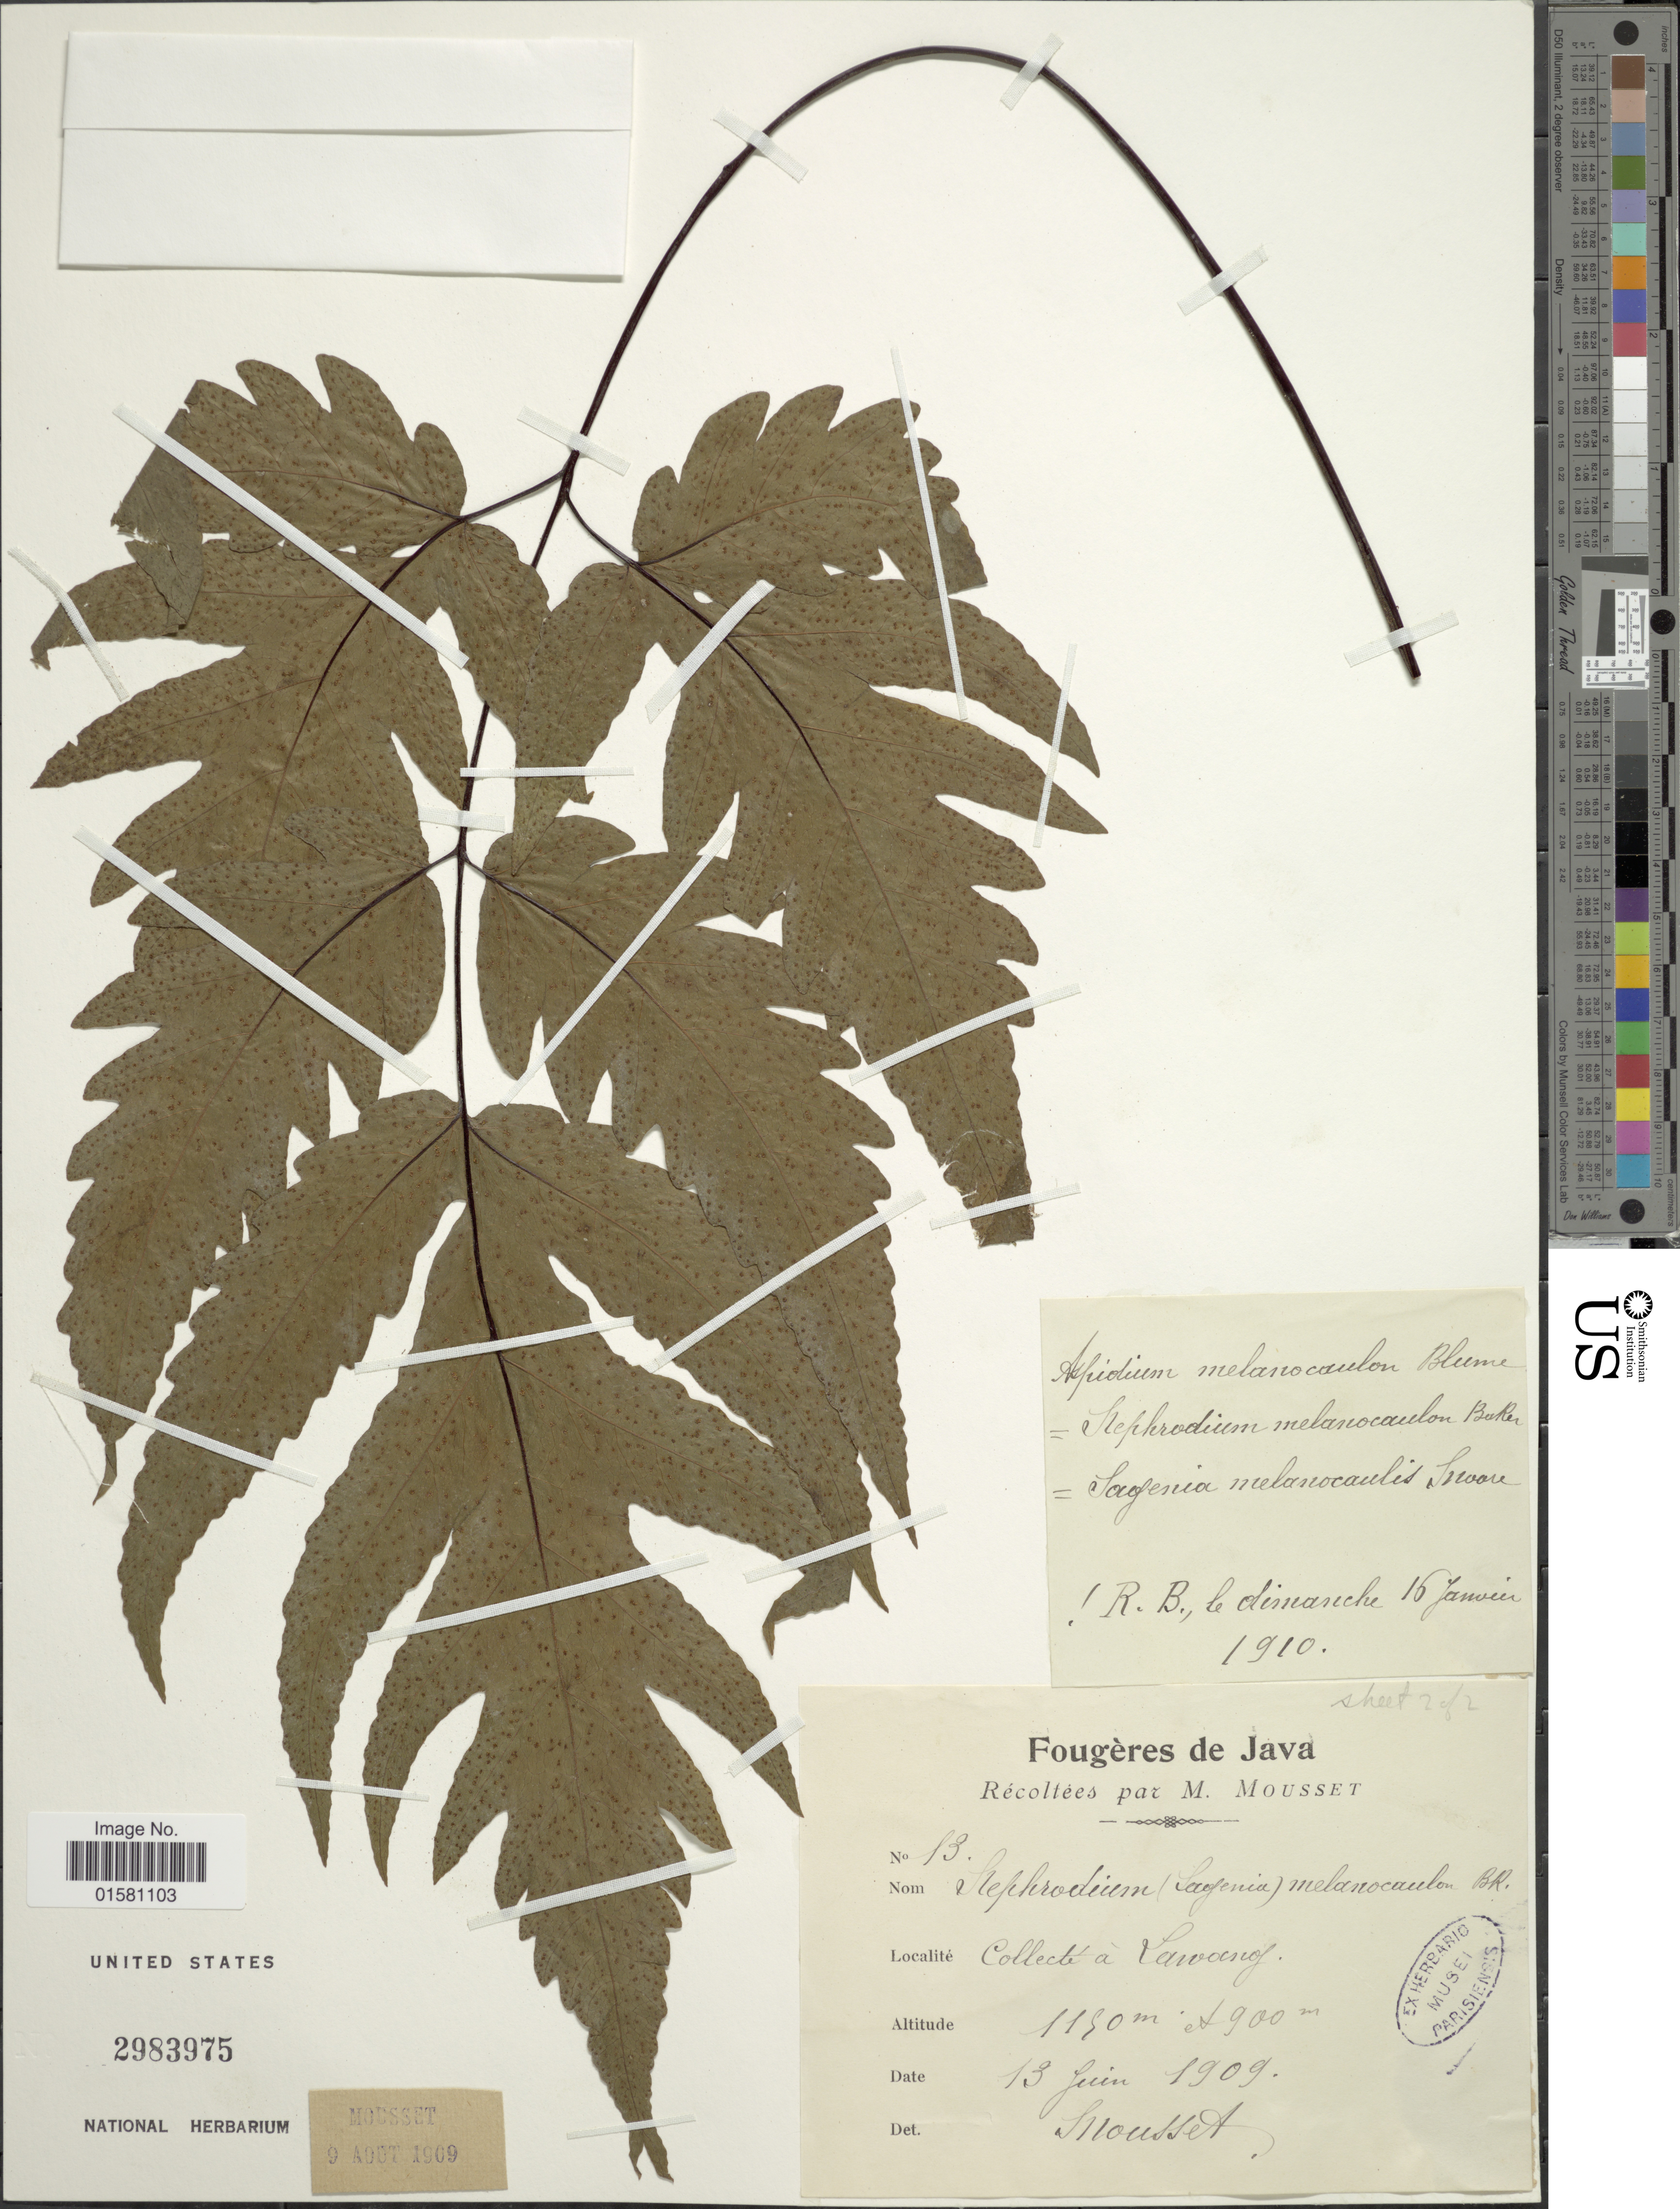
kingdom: Plantae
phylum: Tracheophyta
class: Polypodiopsida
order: Polypodiales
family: Tectariaceae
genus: Tectaria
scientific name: Tectaria melanocaulos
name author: (Bedd.) Copel.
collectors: Mousset, --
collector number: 13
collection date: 1909-06-13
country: Indonesia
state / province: Java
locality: Collecte a Lawang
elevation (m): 900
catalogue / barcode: US 2983975